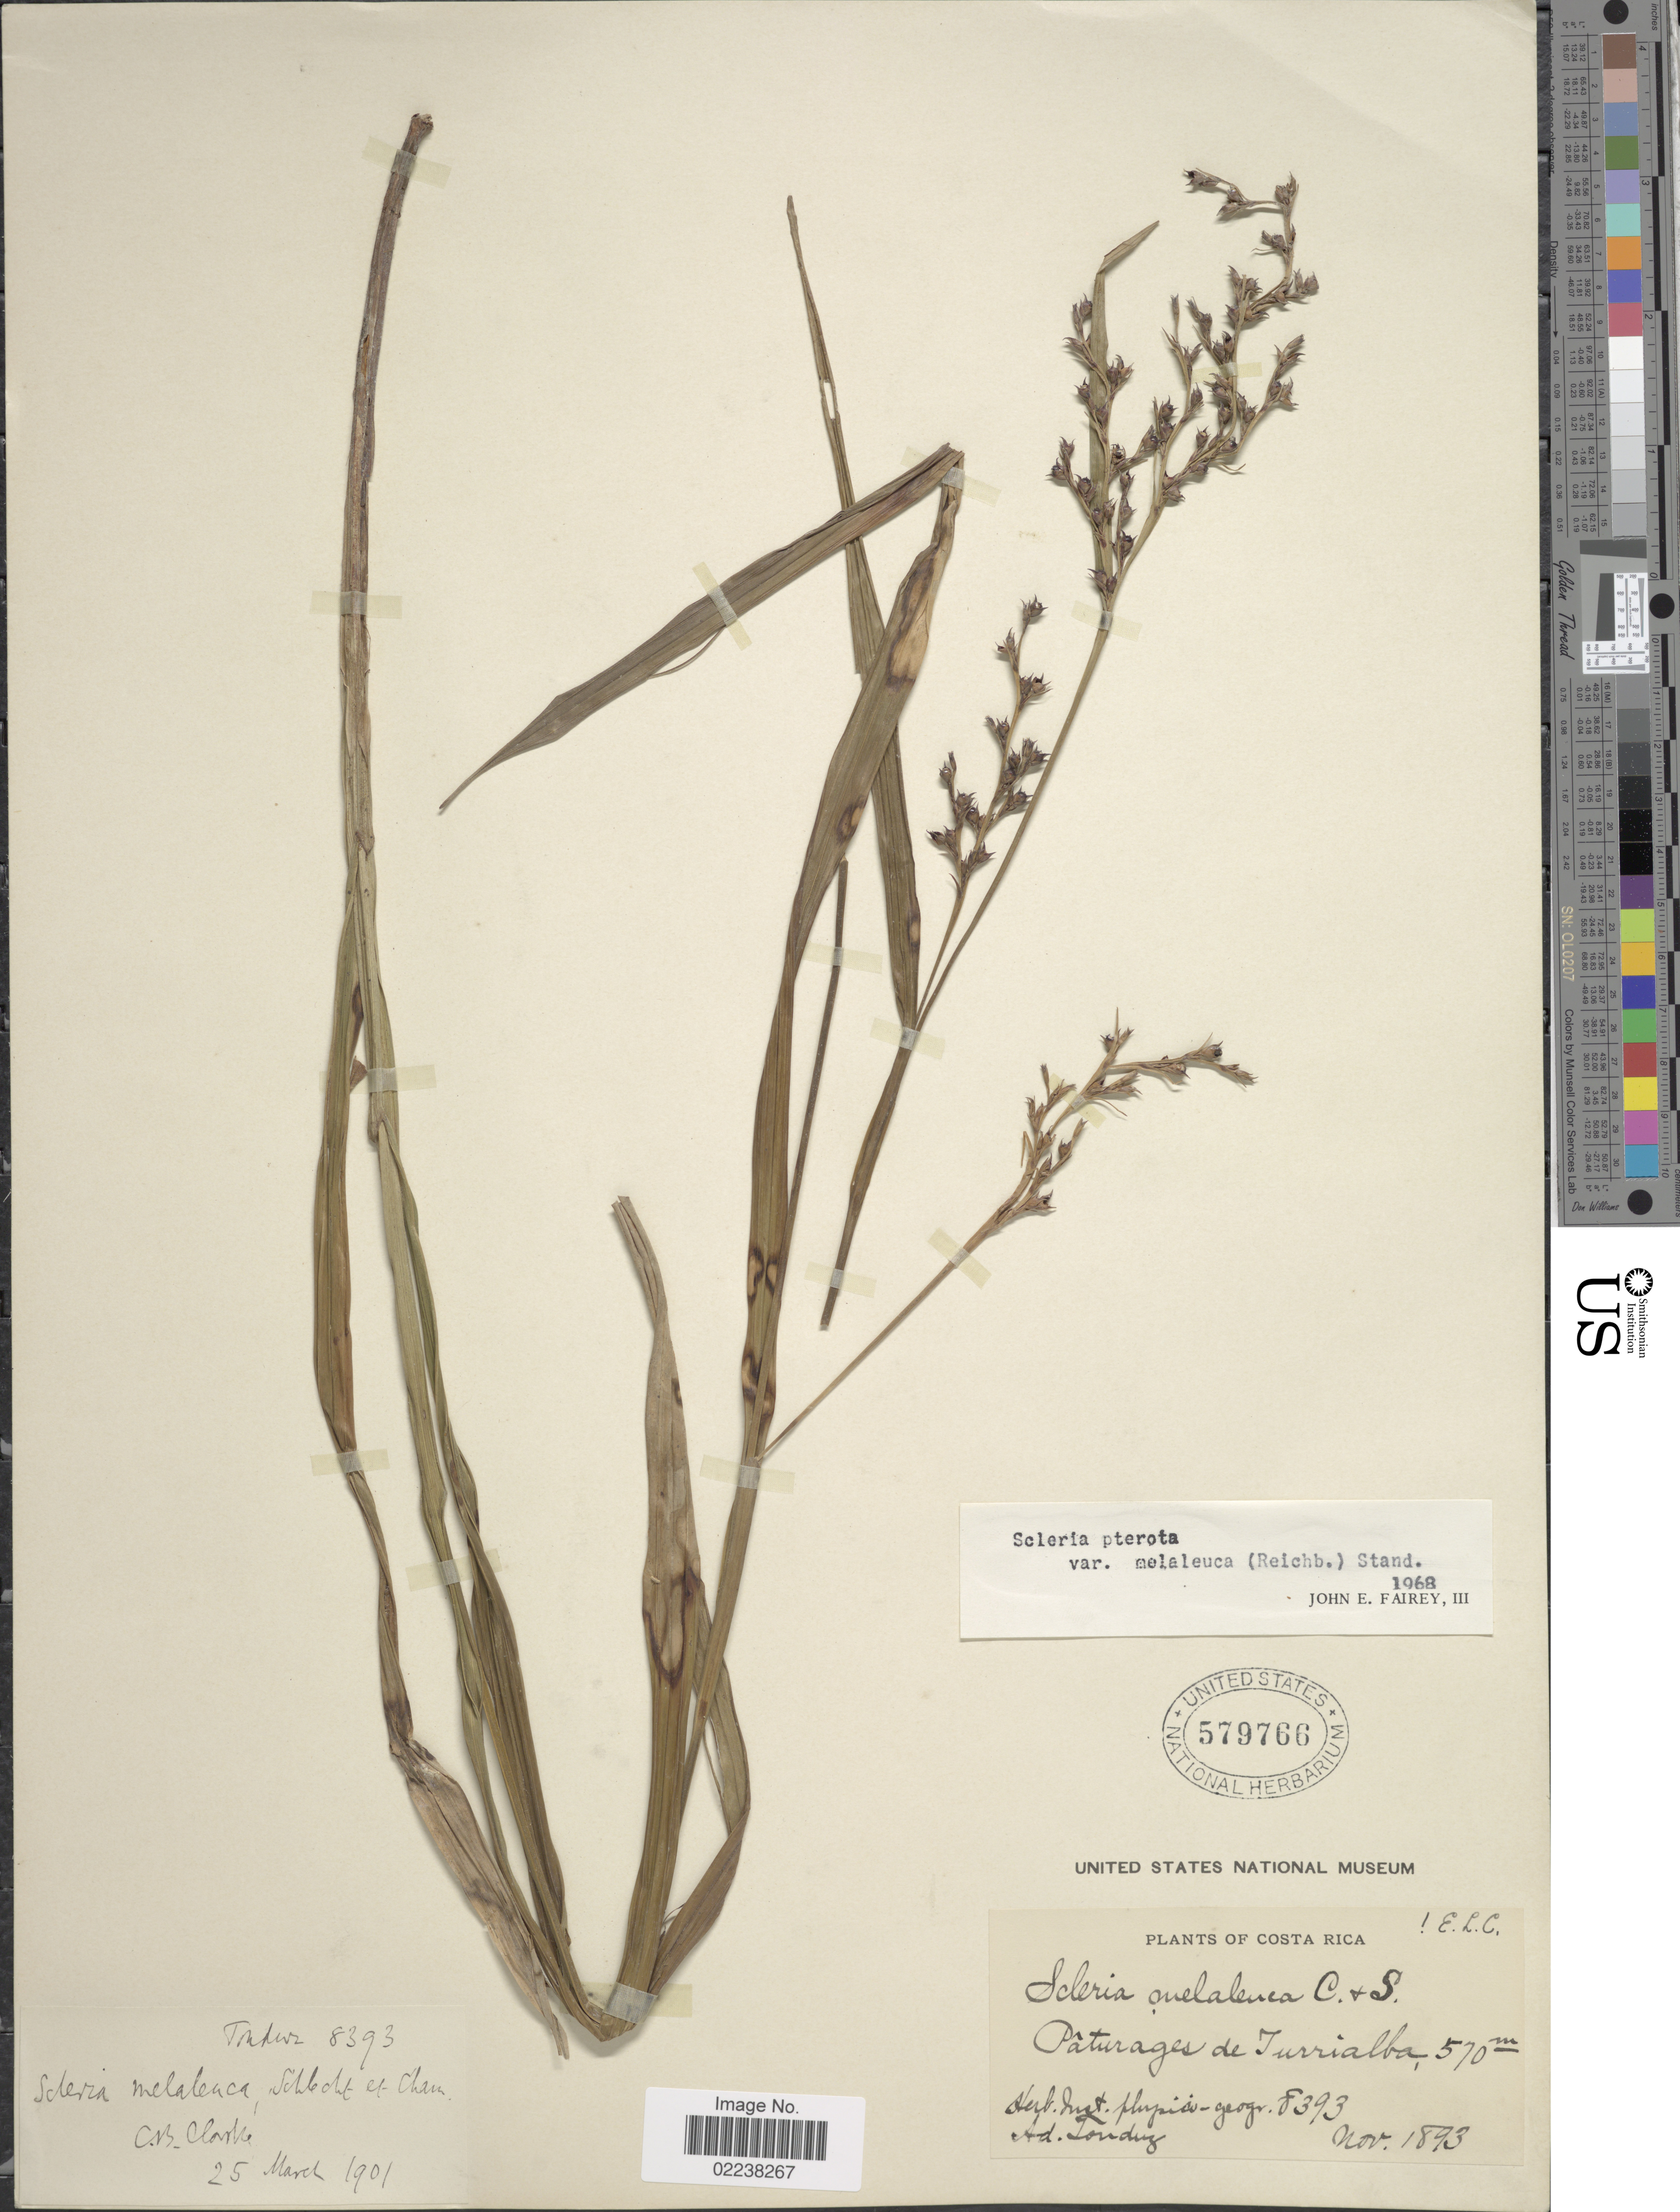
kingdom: Plantae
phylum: Tracheophyta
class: Liliopsida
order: Poales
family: Cyperaceae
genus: Scleria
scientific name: Scleria gaertneri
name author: Raddi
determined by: Strong, Mark T., (BOT), Smithsonian Institution - National Museum of Natural History (UNITED STATES)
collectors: A. Tonduz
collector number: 8393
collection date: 1893-11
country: Costa Rica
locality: Paturages de Turrialba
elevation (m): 570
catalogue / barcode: US 579766